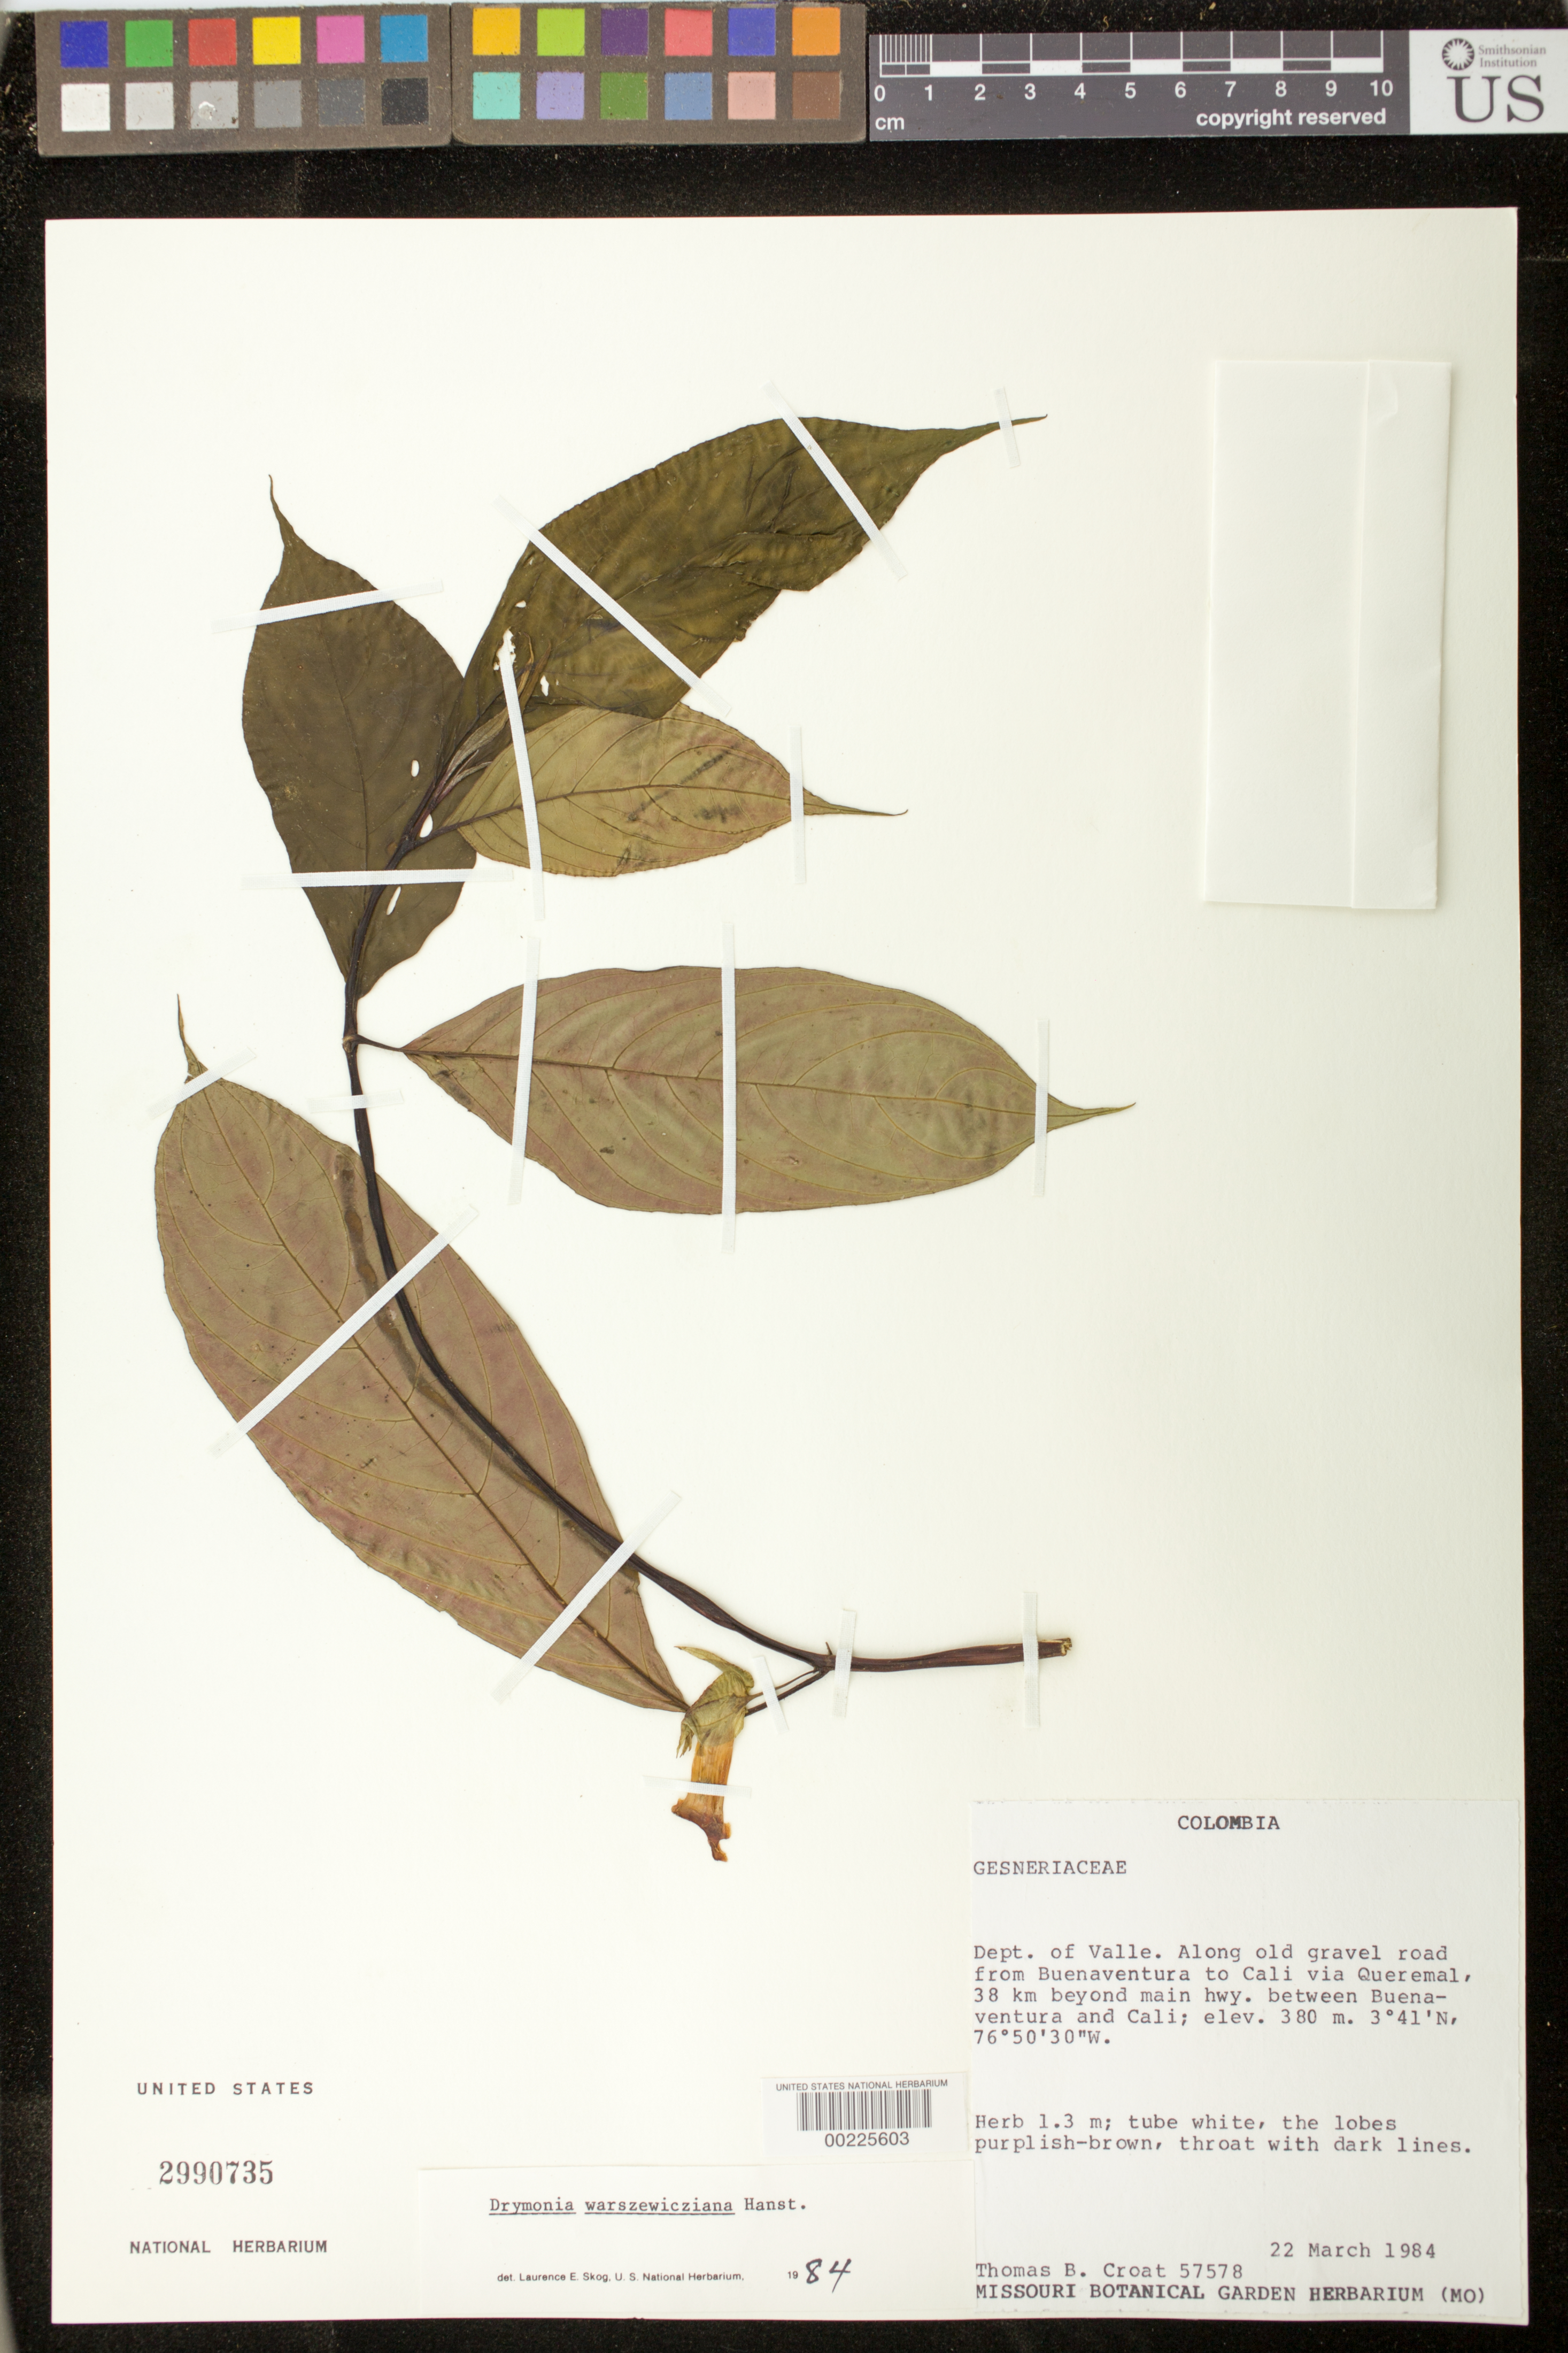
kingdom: Plantae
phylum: Tracheophyta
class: Magnoliopsida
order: Lamiales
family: Gesneriaceae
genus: Drymonia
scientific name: Drymonia warszewicziana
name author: Hanst.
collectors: T. B. Croat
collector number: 57578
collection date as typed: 22 Mar 1984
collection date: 1984-03-22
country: Colombia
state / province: Valle del Cauca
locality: Along old gravel road from Buenaventura to Cali via Queremal, 38 km beyond main hwy between Buenaventura and Cali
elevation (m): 380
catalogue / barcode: US 2990735